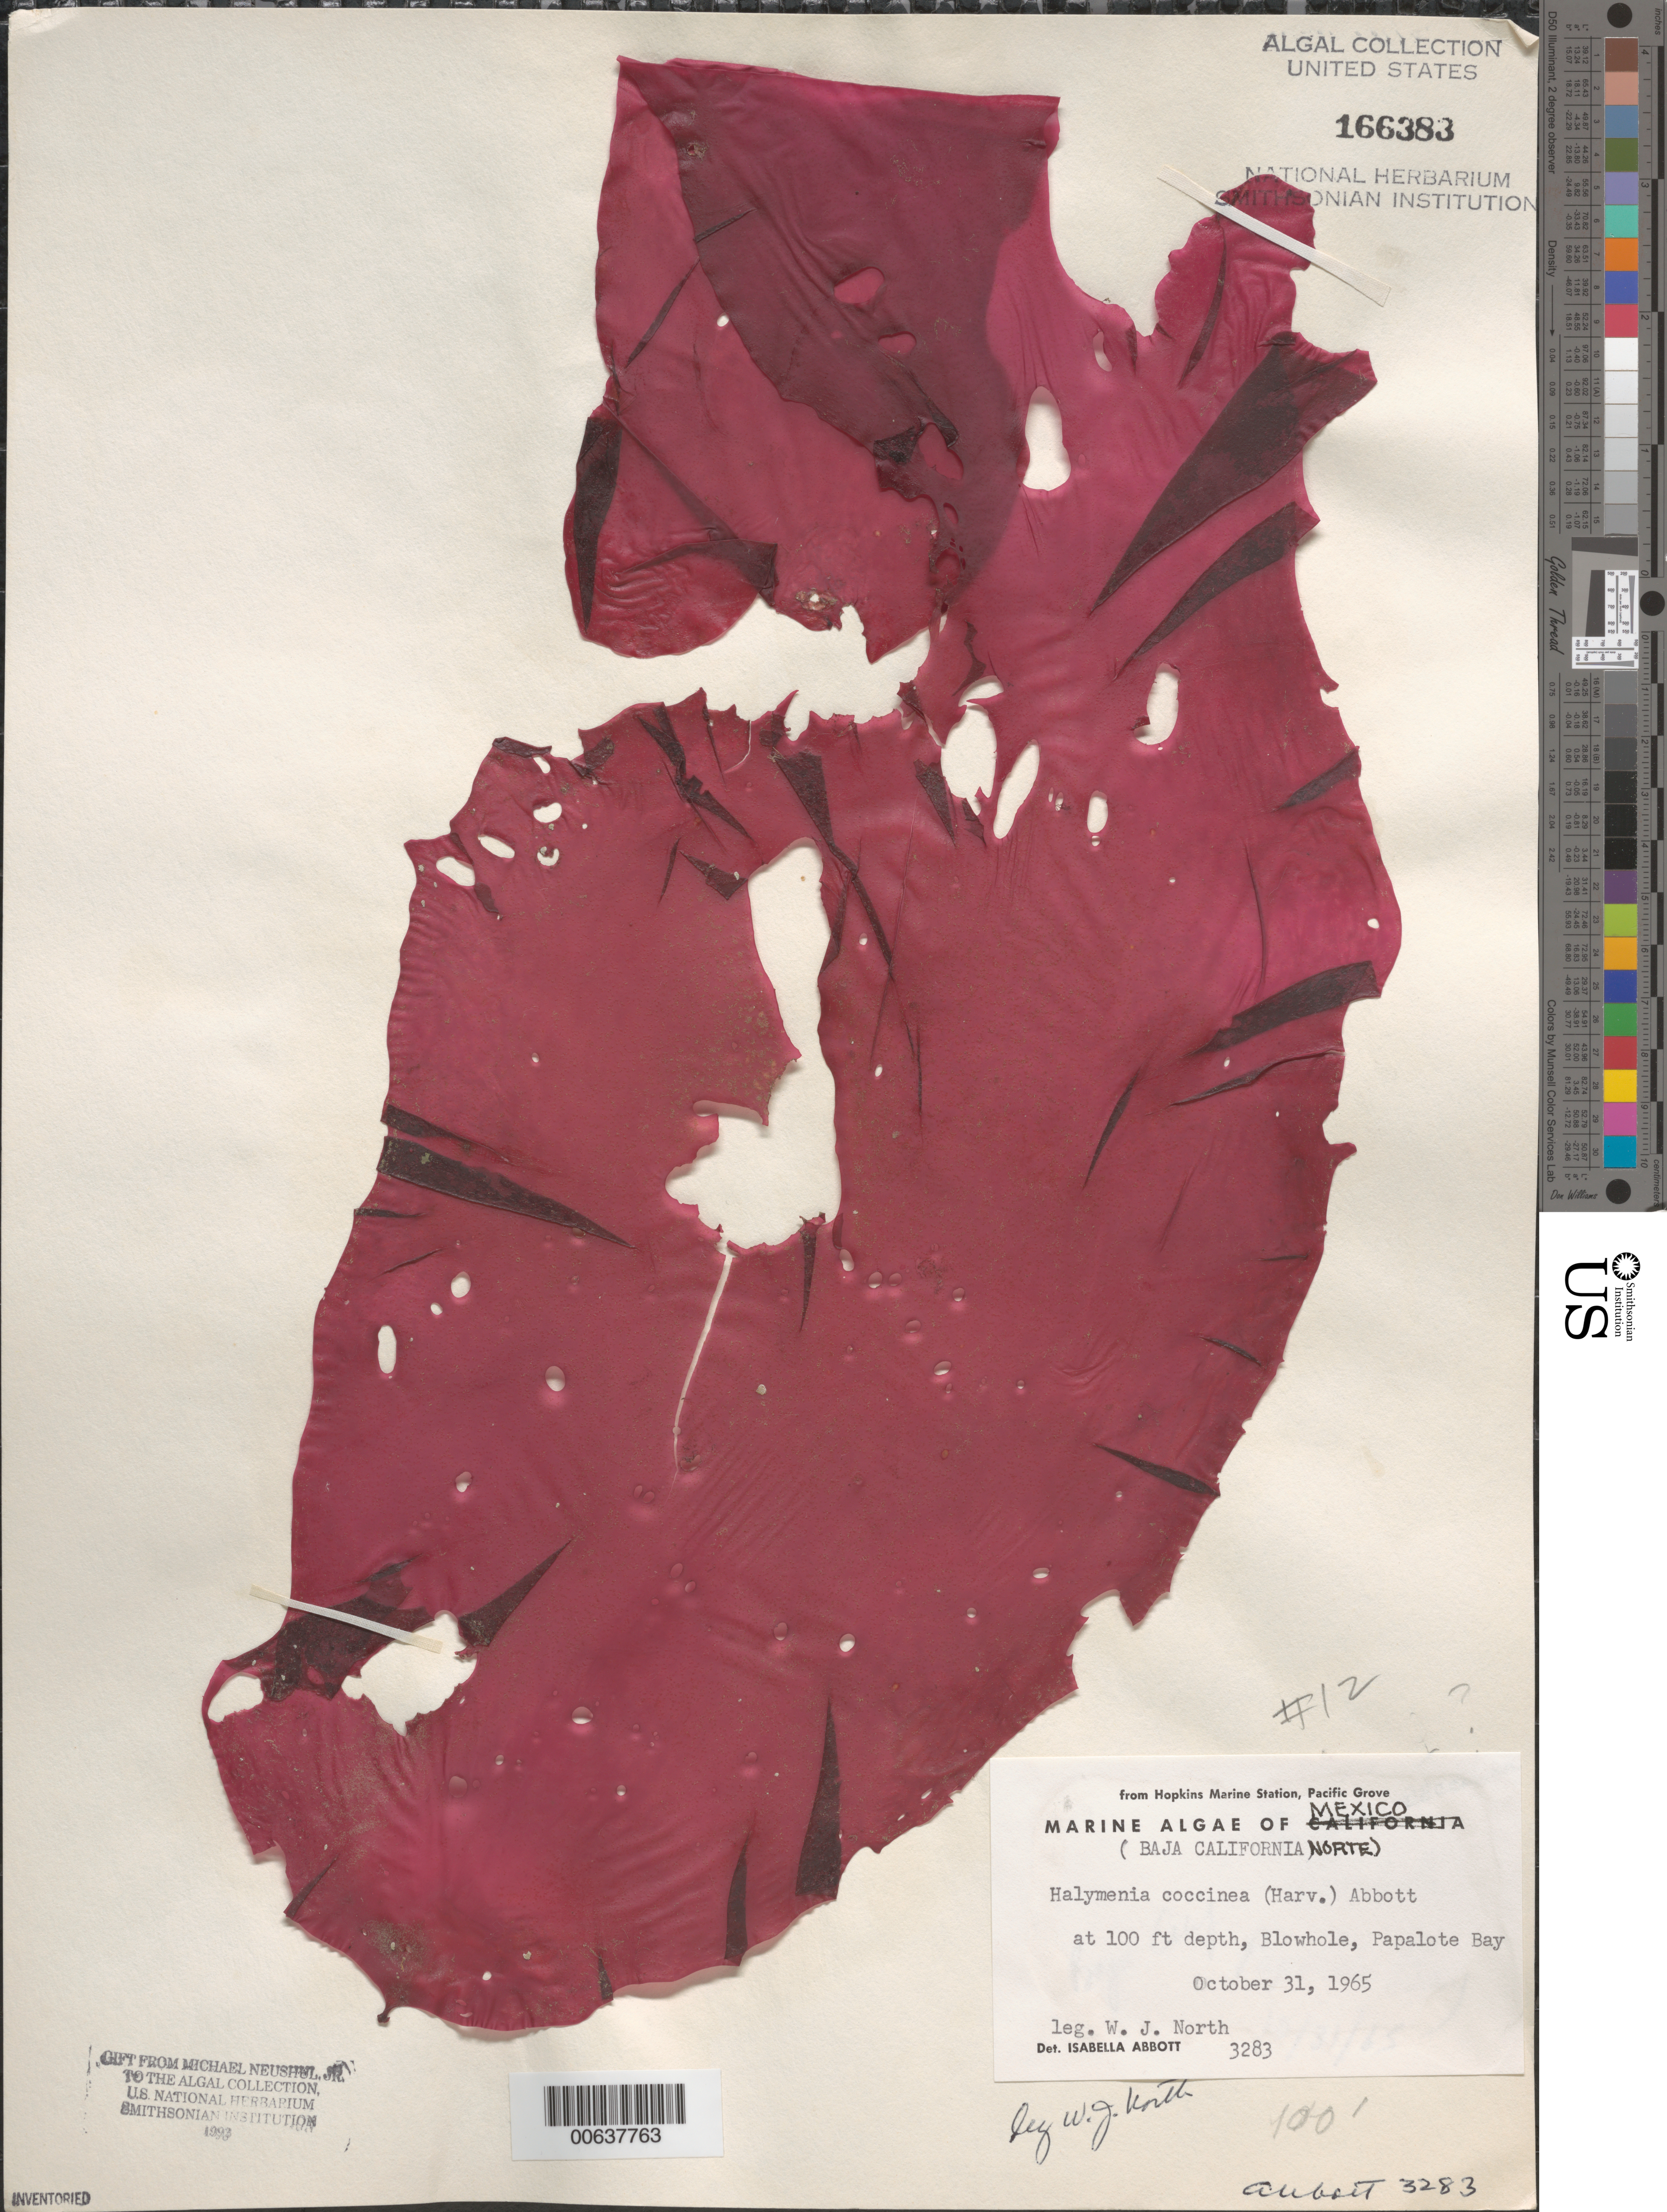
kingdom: Plantae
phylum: Rhodophyta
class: Florideophyceae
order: Gigartinales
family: Dumontiaceae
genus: Weeksia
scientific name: Weeksia coccinea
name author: (Harv.) S.C. Lindstrom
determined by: Algae name updating Project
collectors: W. North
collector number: IAA 3283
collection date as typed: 31 Oct 1965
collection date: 1965-10-31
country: Mexico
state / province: Baja California Norte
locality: Papalote Bay, Blowhole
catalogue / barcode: US 166383